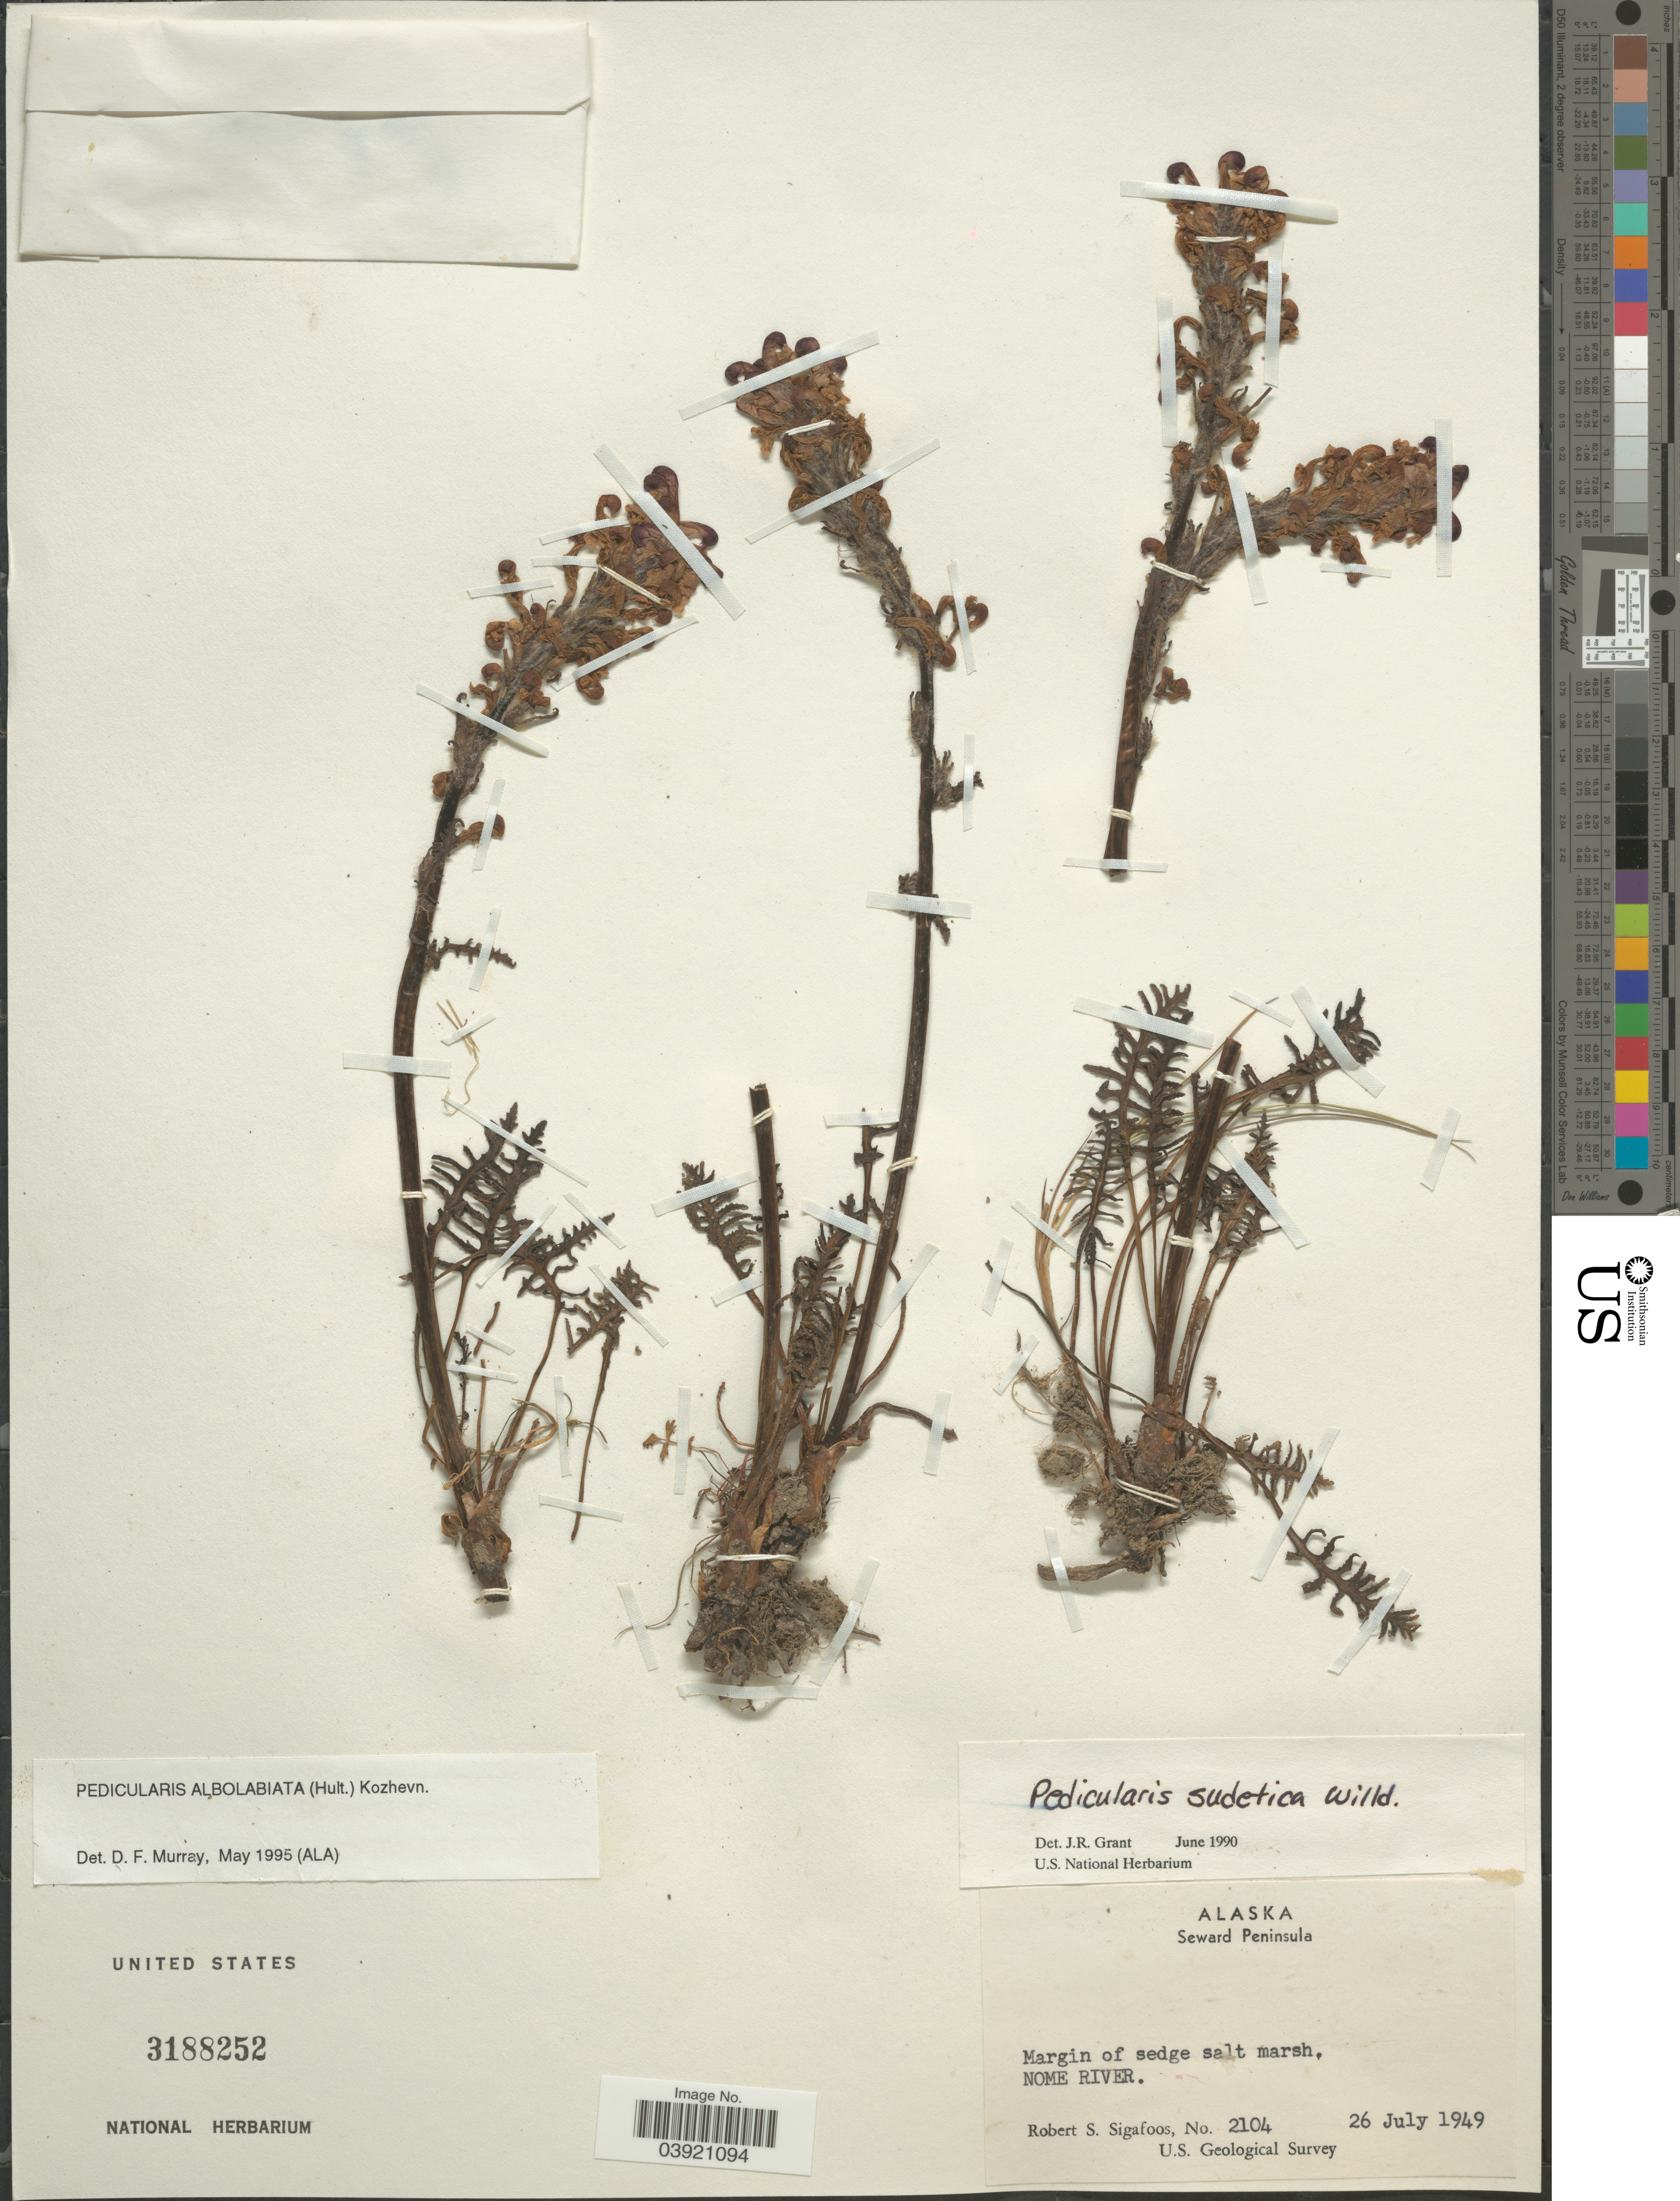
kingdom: Plantae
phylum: Tracheophyta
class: Magnoliopsida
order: Lamiales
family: Orobanchaceae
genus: Pedicularis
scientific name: Pedicularis albolabiata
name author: (Hultén) Kozhevn.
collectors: R. Sigafoos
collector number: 2104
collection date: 1949-07-26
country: United States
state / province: Alaska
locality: Seward Peninsula. Margin of sedge salt marsh, Nome River.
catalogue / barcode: US 3188252